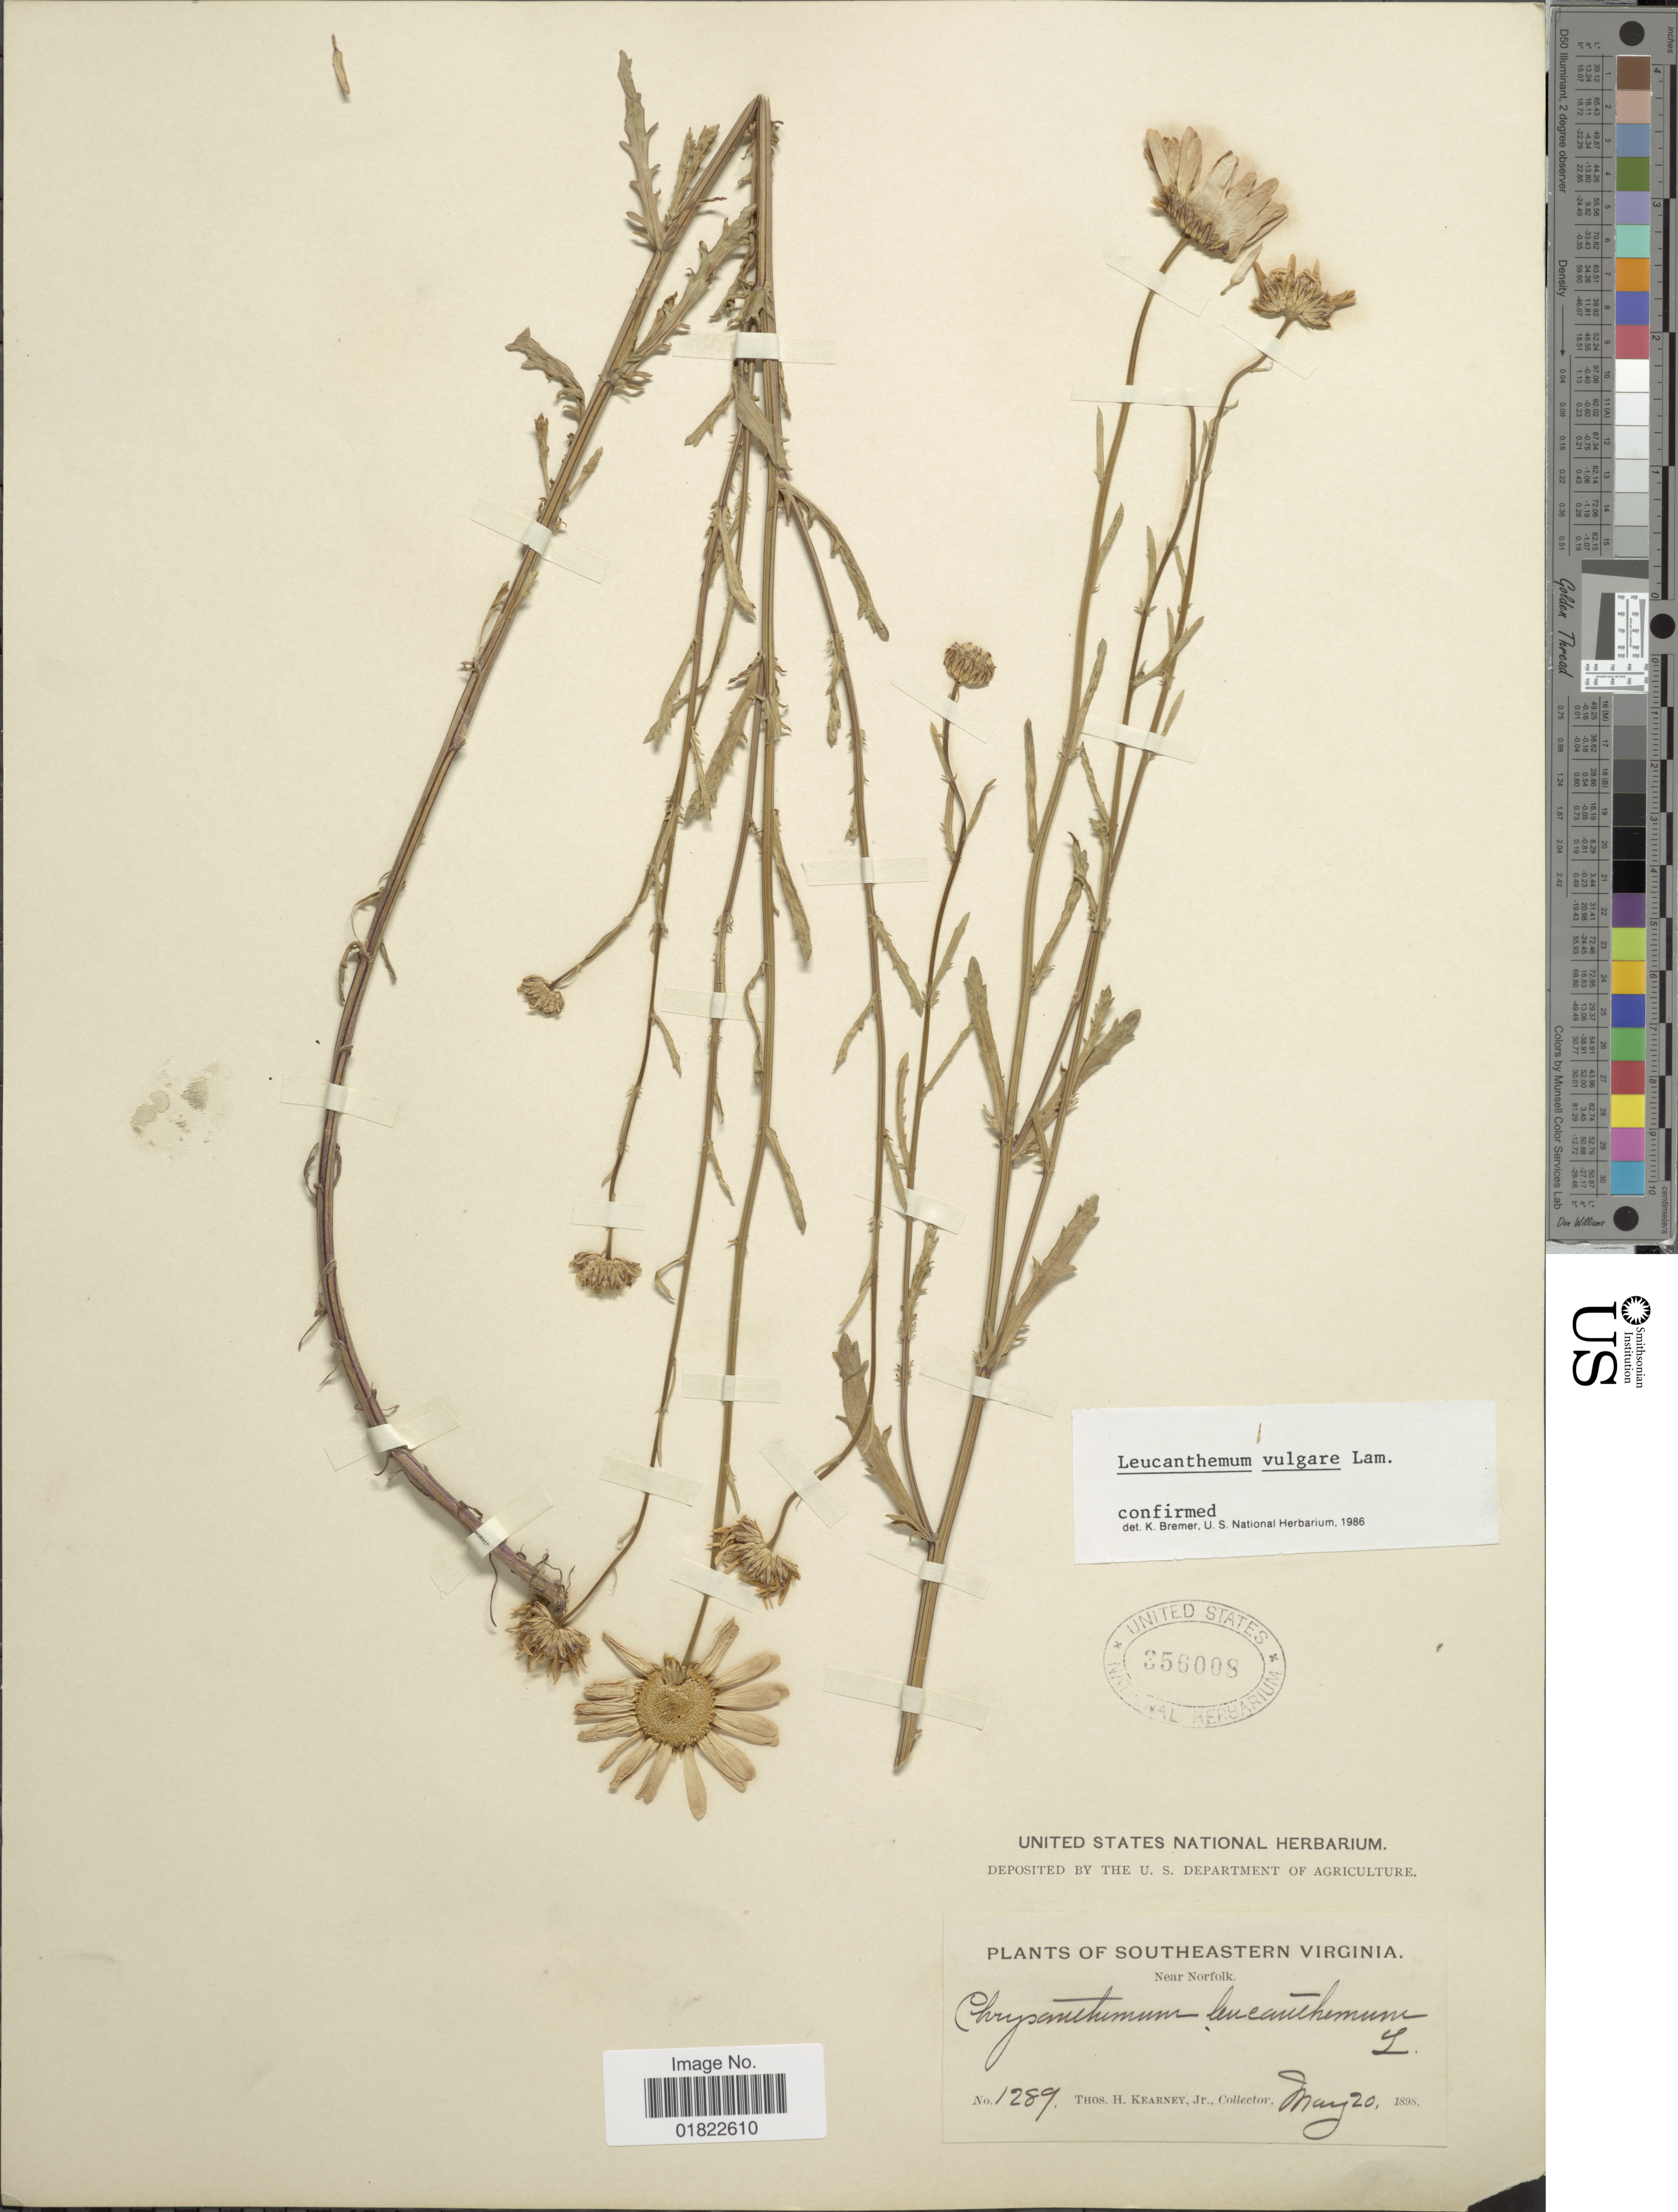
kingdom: Plantae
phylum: Tracheophyta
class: Magnoliopsida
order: Asterales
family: Asteraceae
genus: Leucanthemum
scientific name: Leucanthemum vulgare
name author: Lam.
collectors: T. H. Kearney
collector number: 1289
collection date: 1898-05-20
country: United States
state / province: Virginia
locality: Near Norfolk.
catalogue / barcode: US 356008